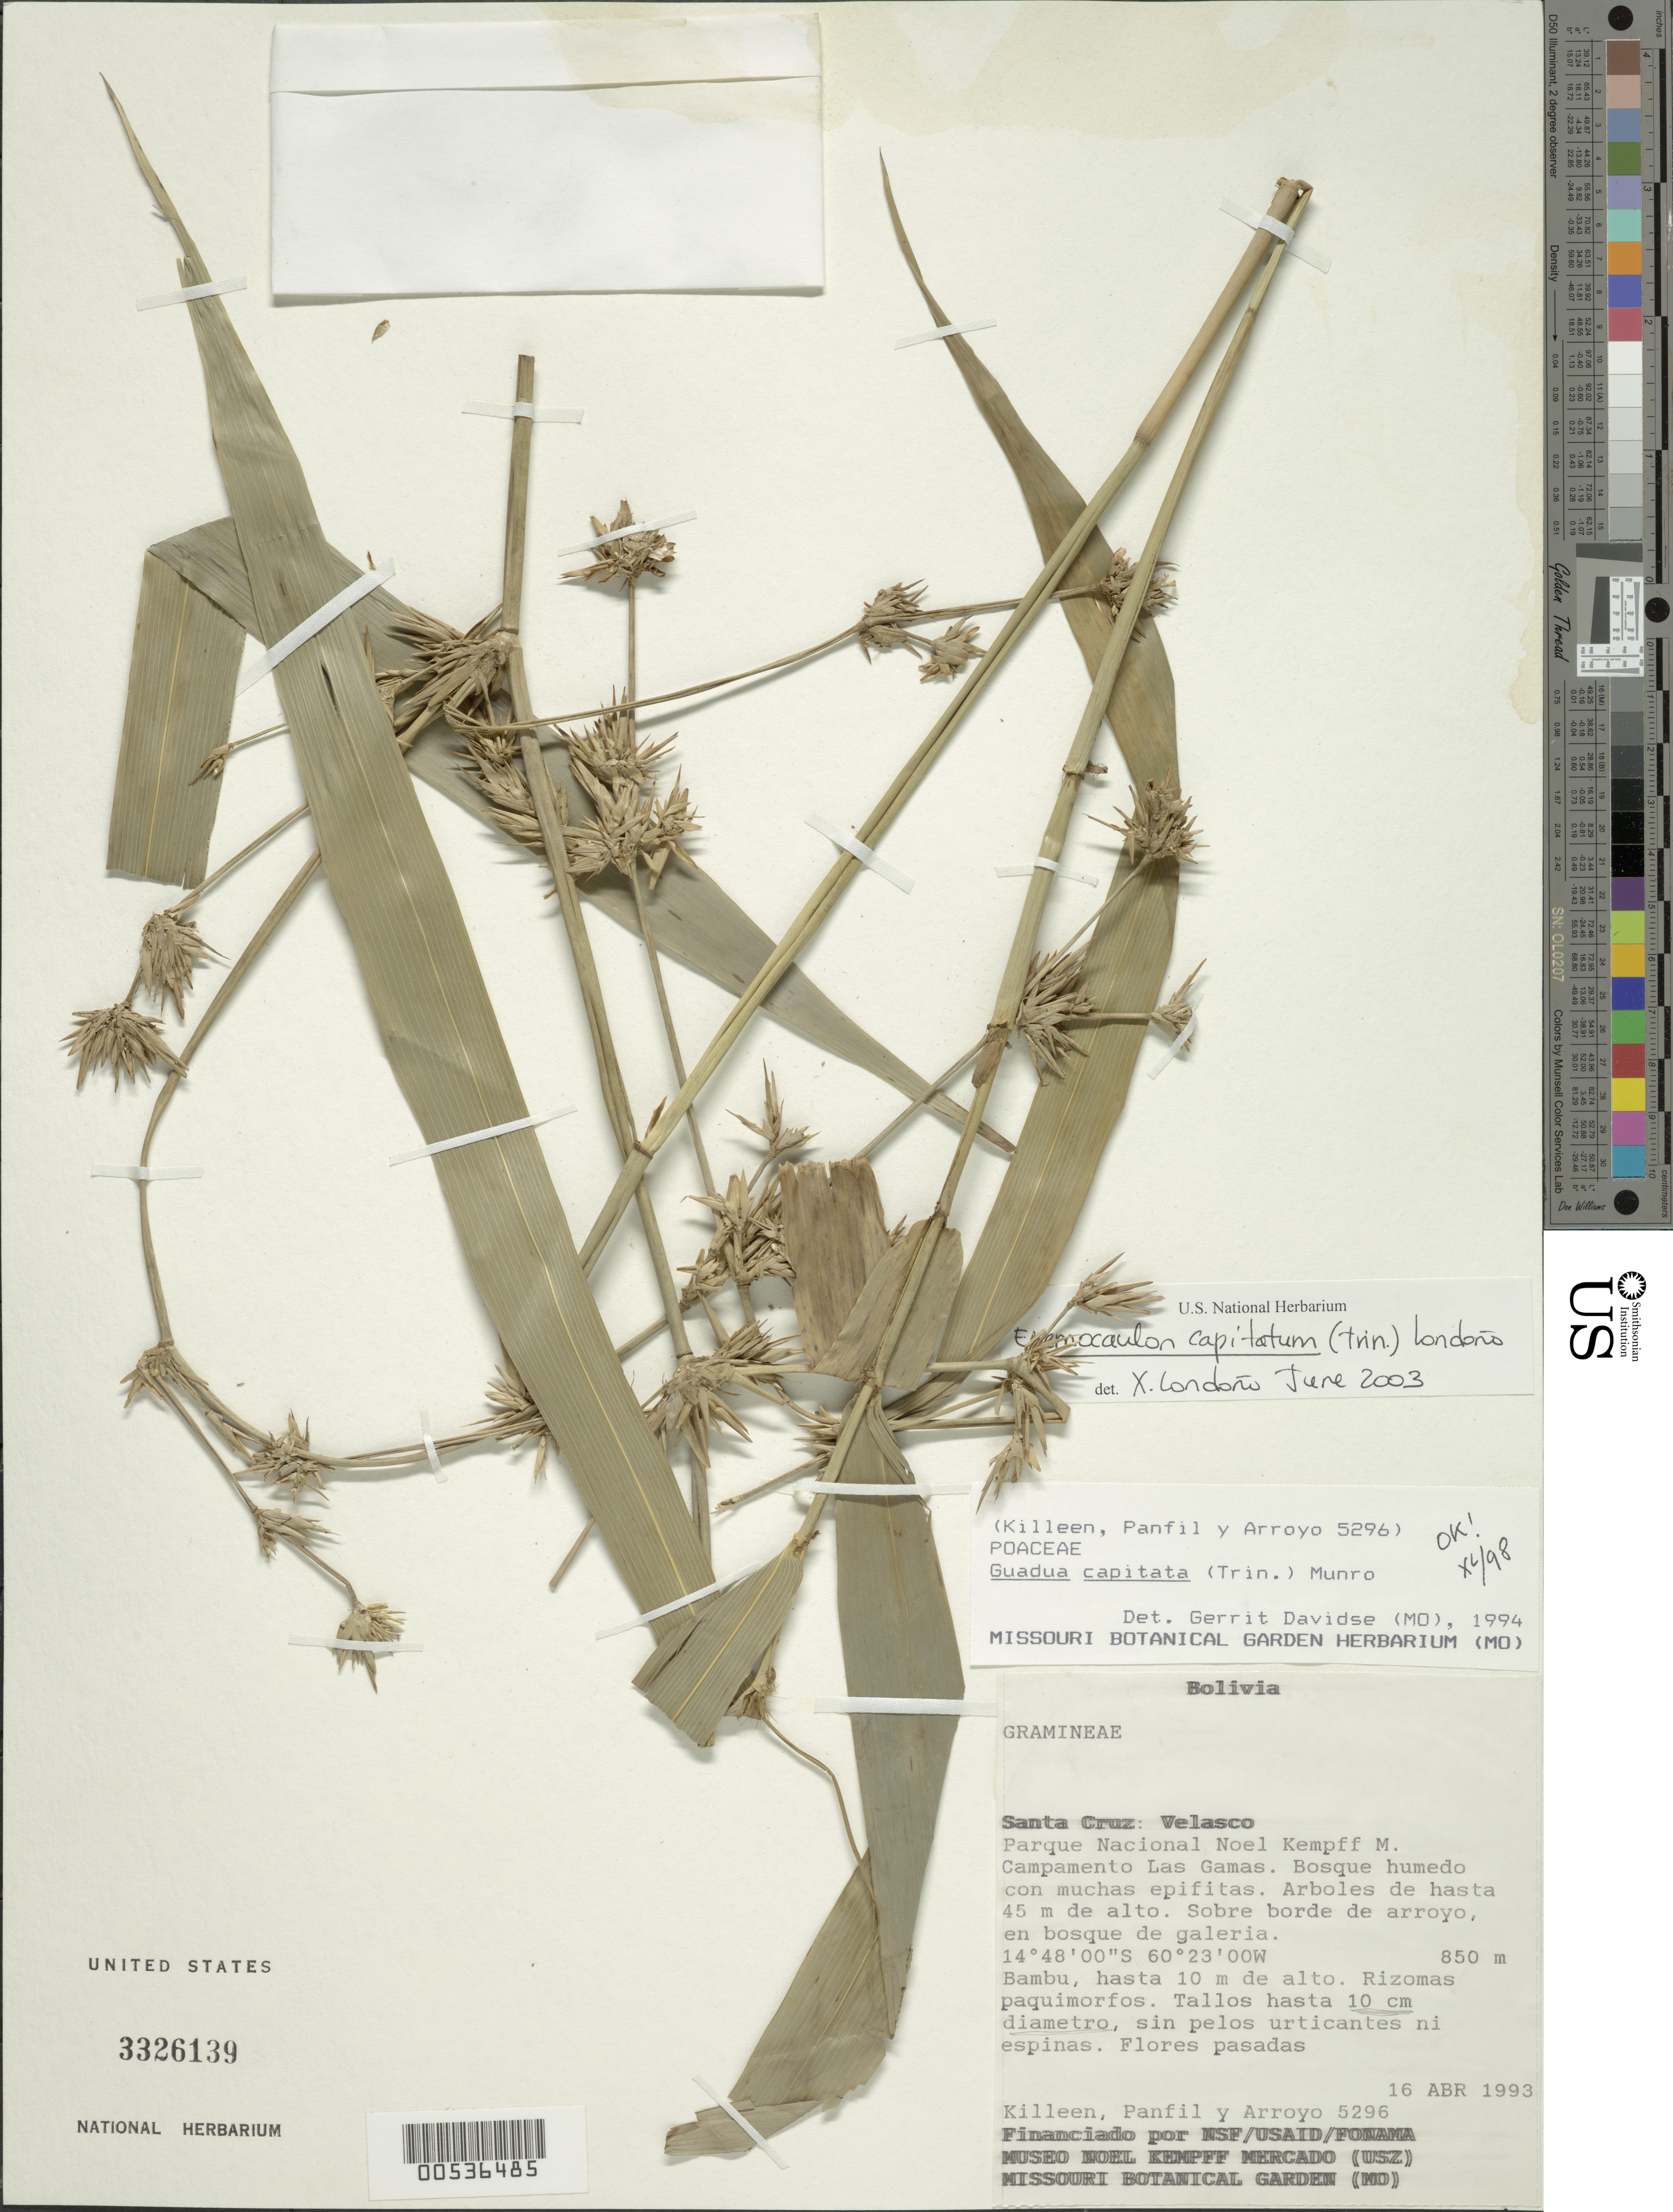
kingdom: Plantae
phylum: Tracheophyta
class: Liliopsida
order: Poales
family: Poaceae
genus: Eremocaulon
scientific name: Eremocaulon capitatum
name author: (Trin.) Londoño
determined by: Londoño, X., (TULV), Jardin Botanico "Juan Maria Cespedes"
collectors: T. J. Killeen, -- Panfil & Arroyo, --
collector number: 5296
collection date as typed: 16 Feb 1993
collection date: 1993-02-16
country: Bolivia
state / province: Santa Cruz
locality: Nacional Parque Noel Kempff Meracdo Campamento Las Gamas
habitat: Bosque humedo con muchas epifitas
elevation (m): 850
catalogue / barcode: US 3326139